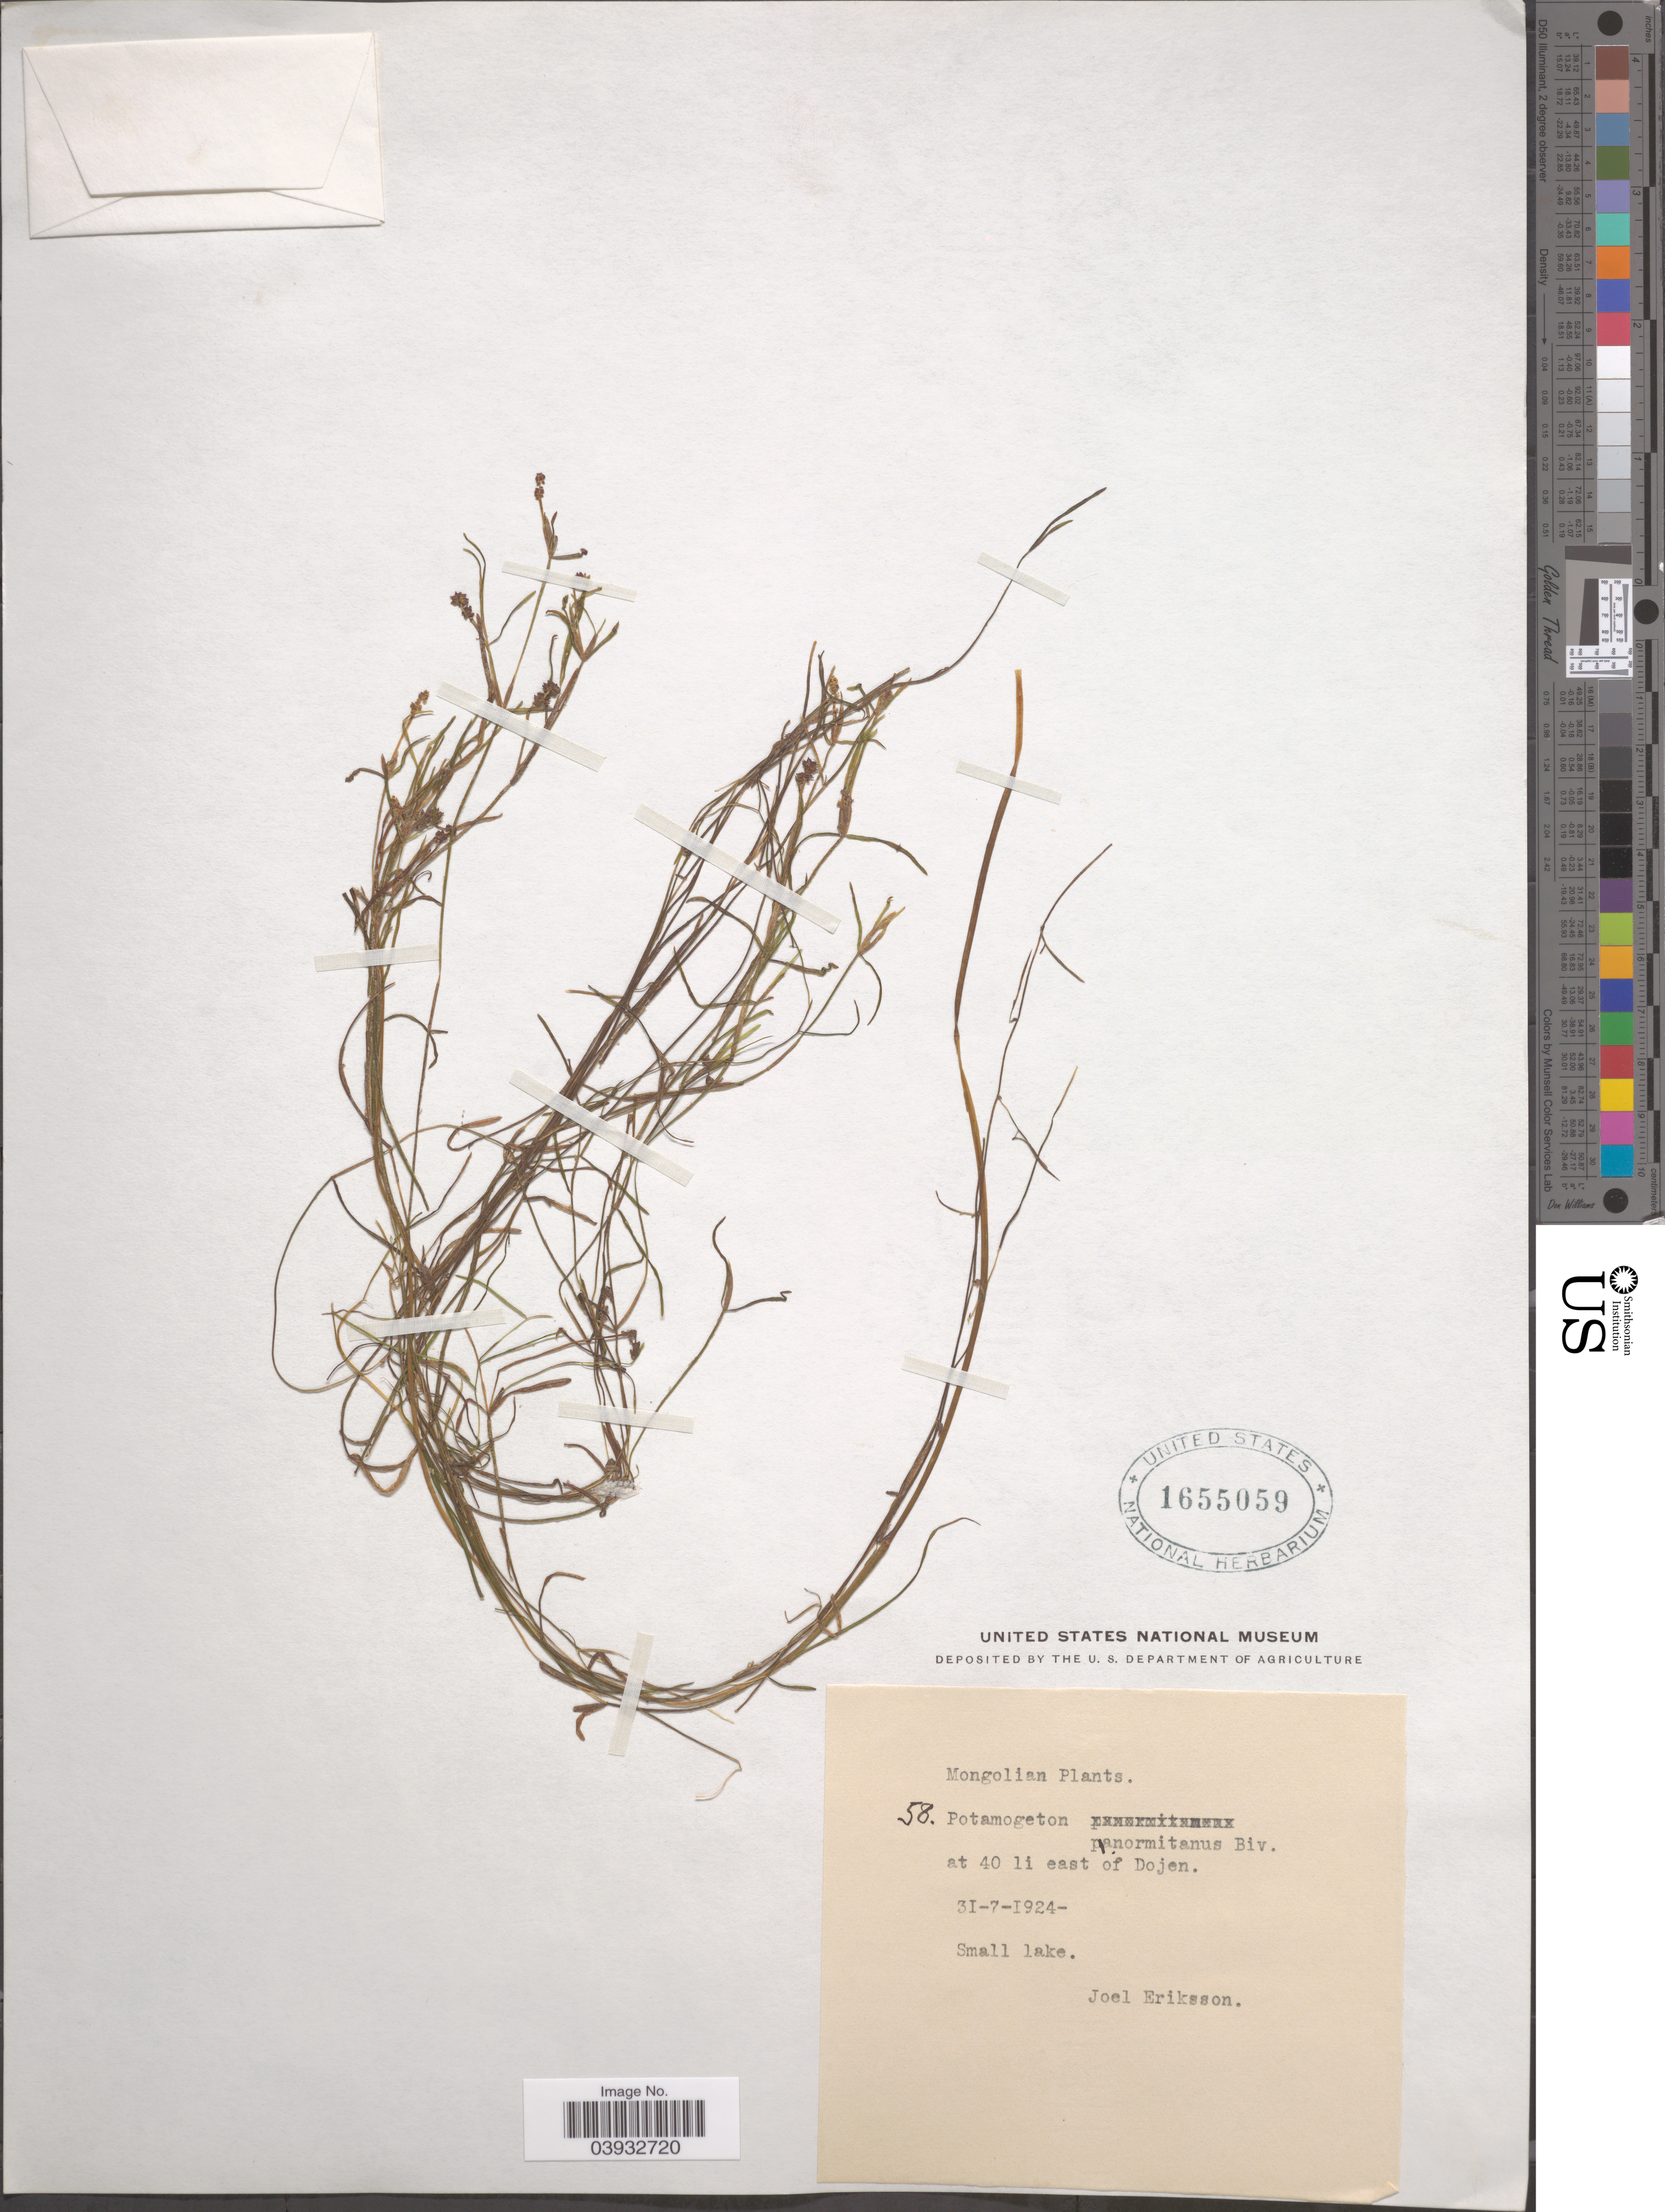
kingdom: Plantae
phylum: Tracheophyta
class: Liliopsida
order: Alismatales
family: Potamogetonaceae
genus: Potamogeton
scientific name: Potamogeton panormitanus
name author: Biv.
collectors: J. Eriksson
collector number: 58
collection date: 1924-07-31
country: Mongolia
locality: At 40 li east of Dojen.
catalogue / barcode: US 1655059